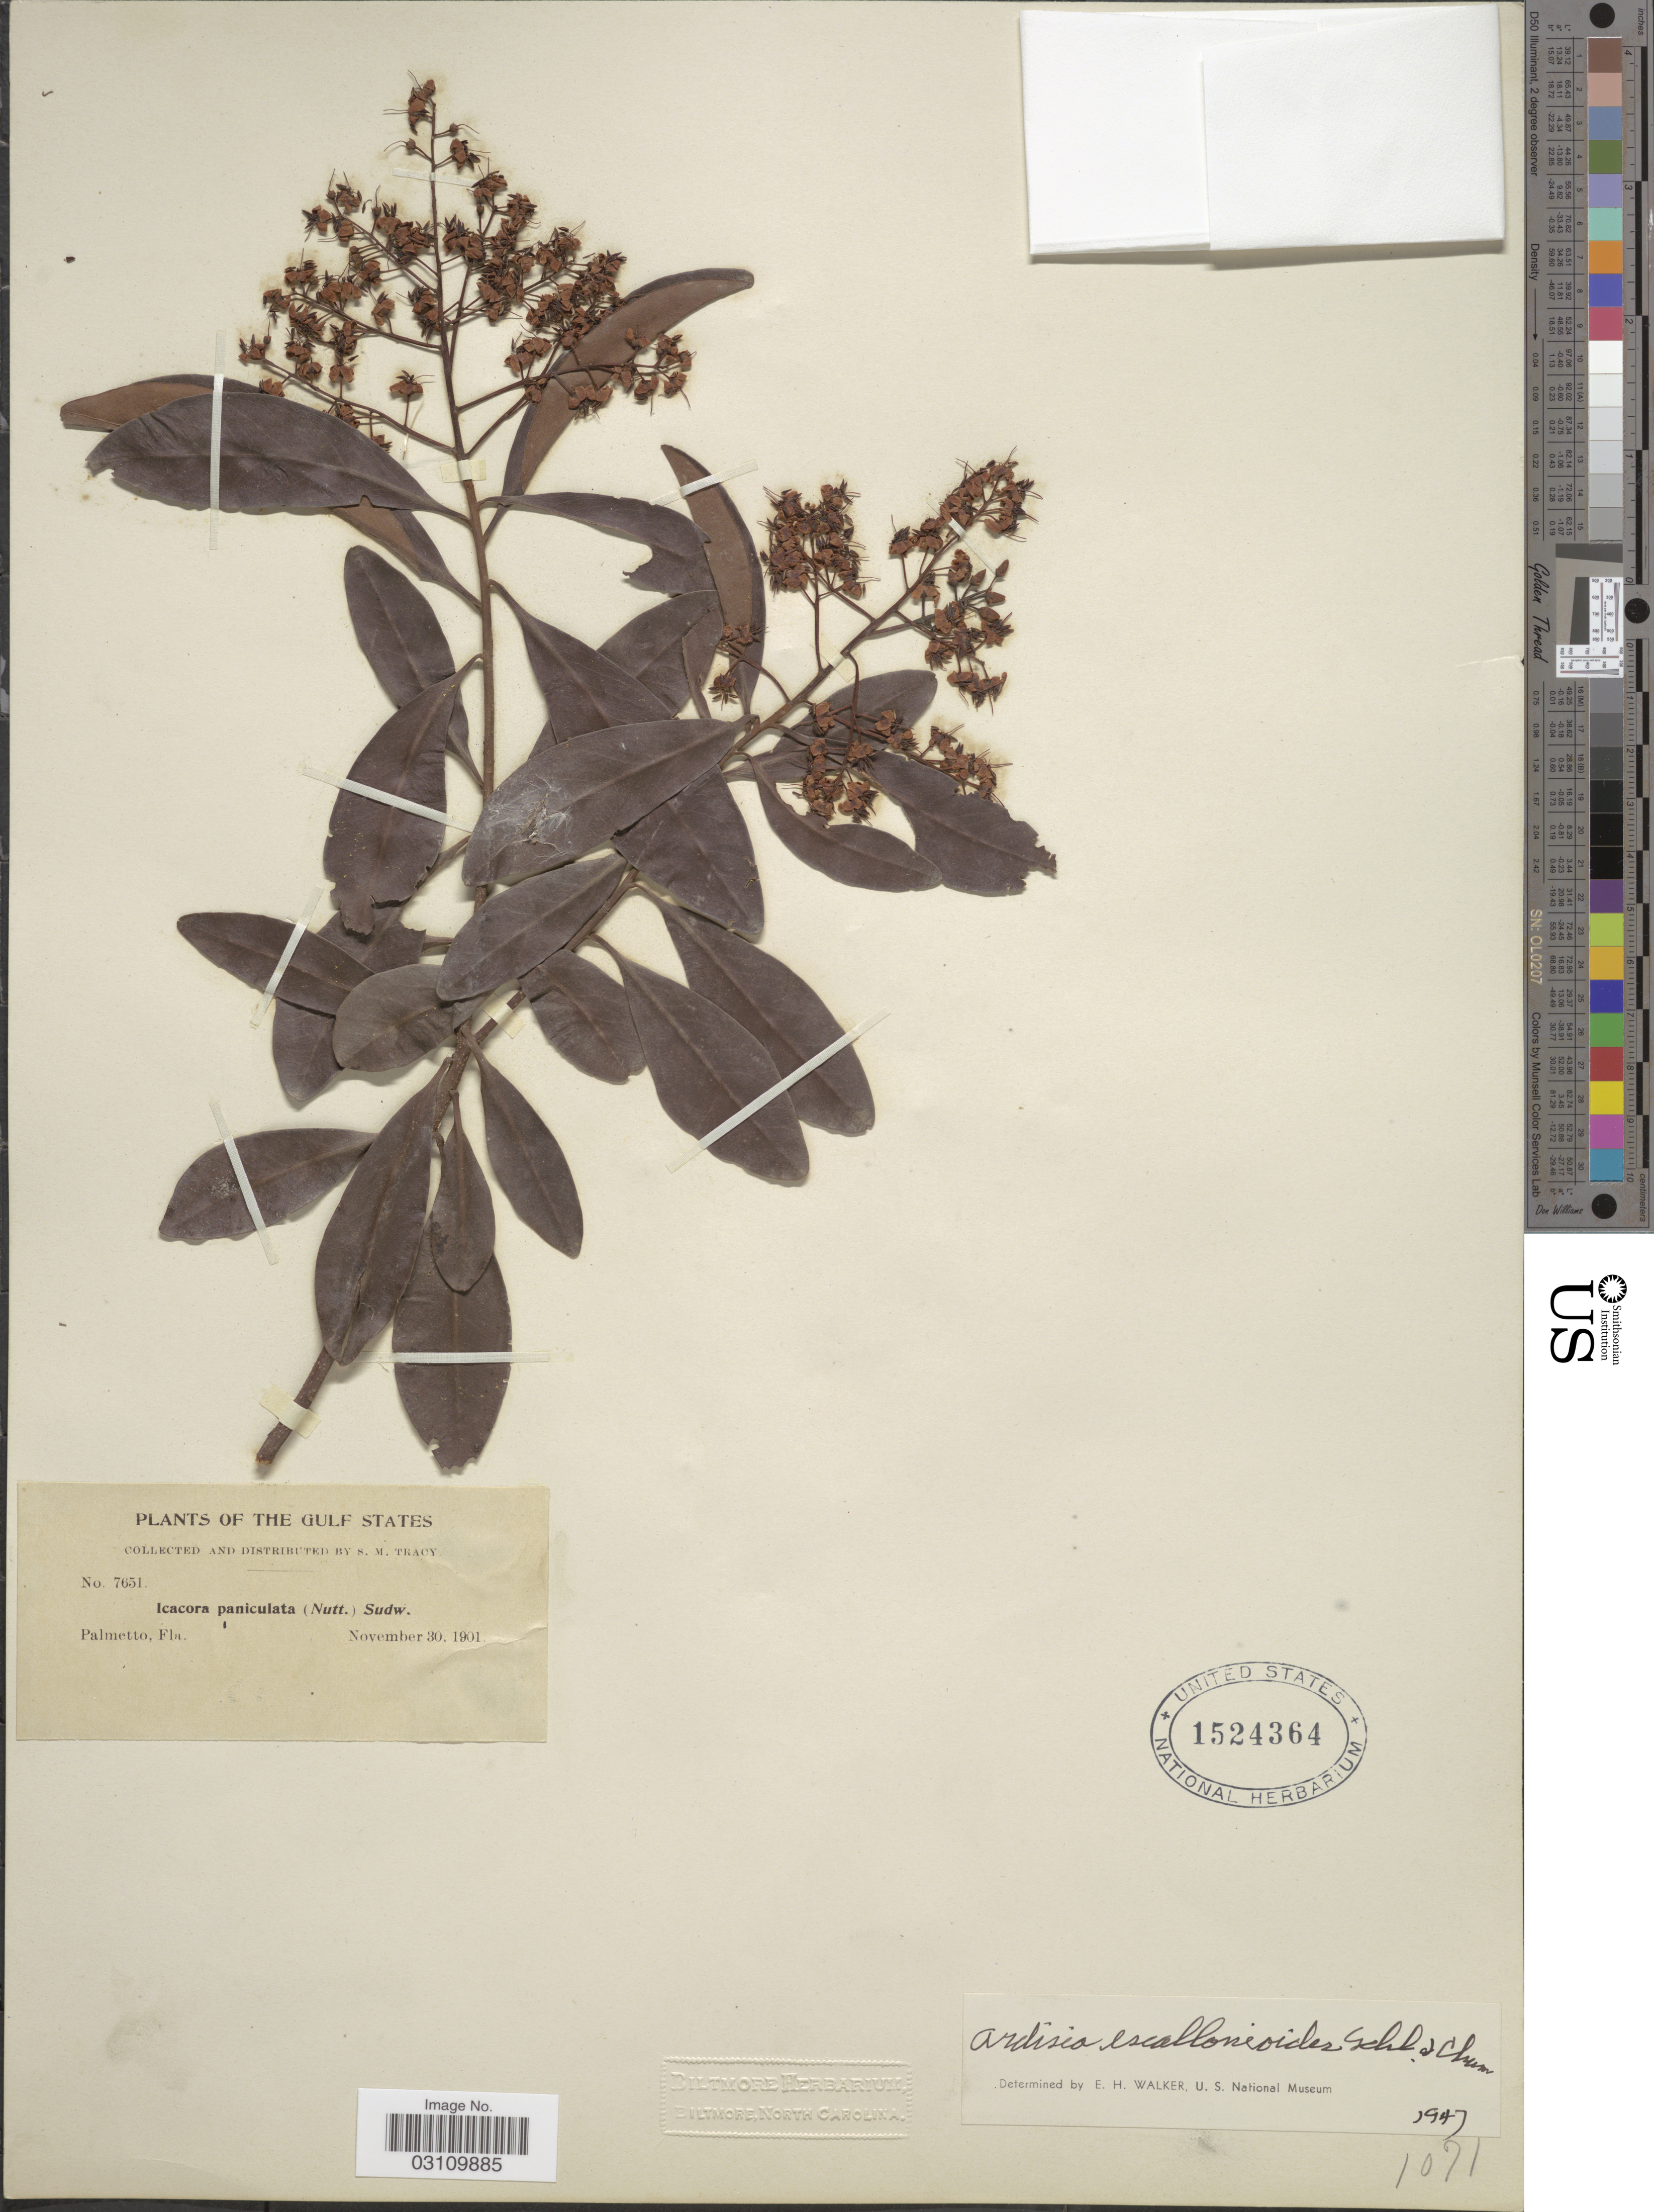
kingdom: Plantae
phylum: Tracheophyta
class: Magnoliopsida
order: Ericales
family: Primulaceae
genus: Ardisia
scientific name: Ardisia escallonioides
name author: Schltdl. & Cham.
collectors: S. M. Tracy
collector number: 7651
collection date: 1901-11-30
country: United States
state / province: Florida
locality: The Gulf States, Palmetto.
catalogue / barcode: US 1524364